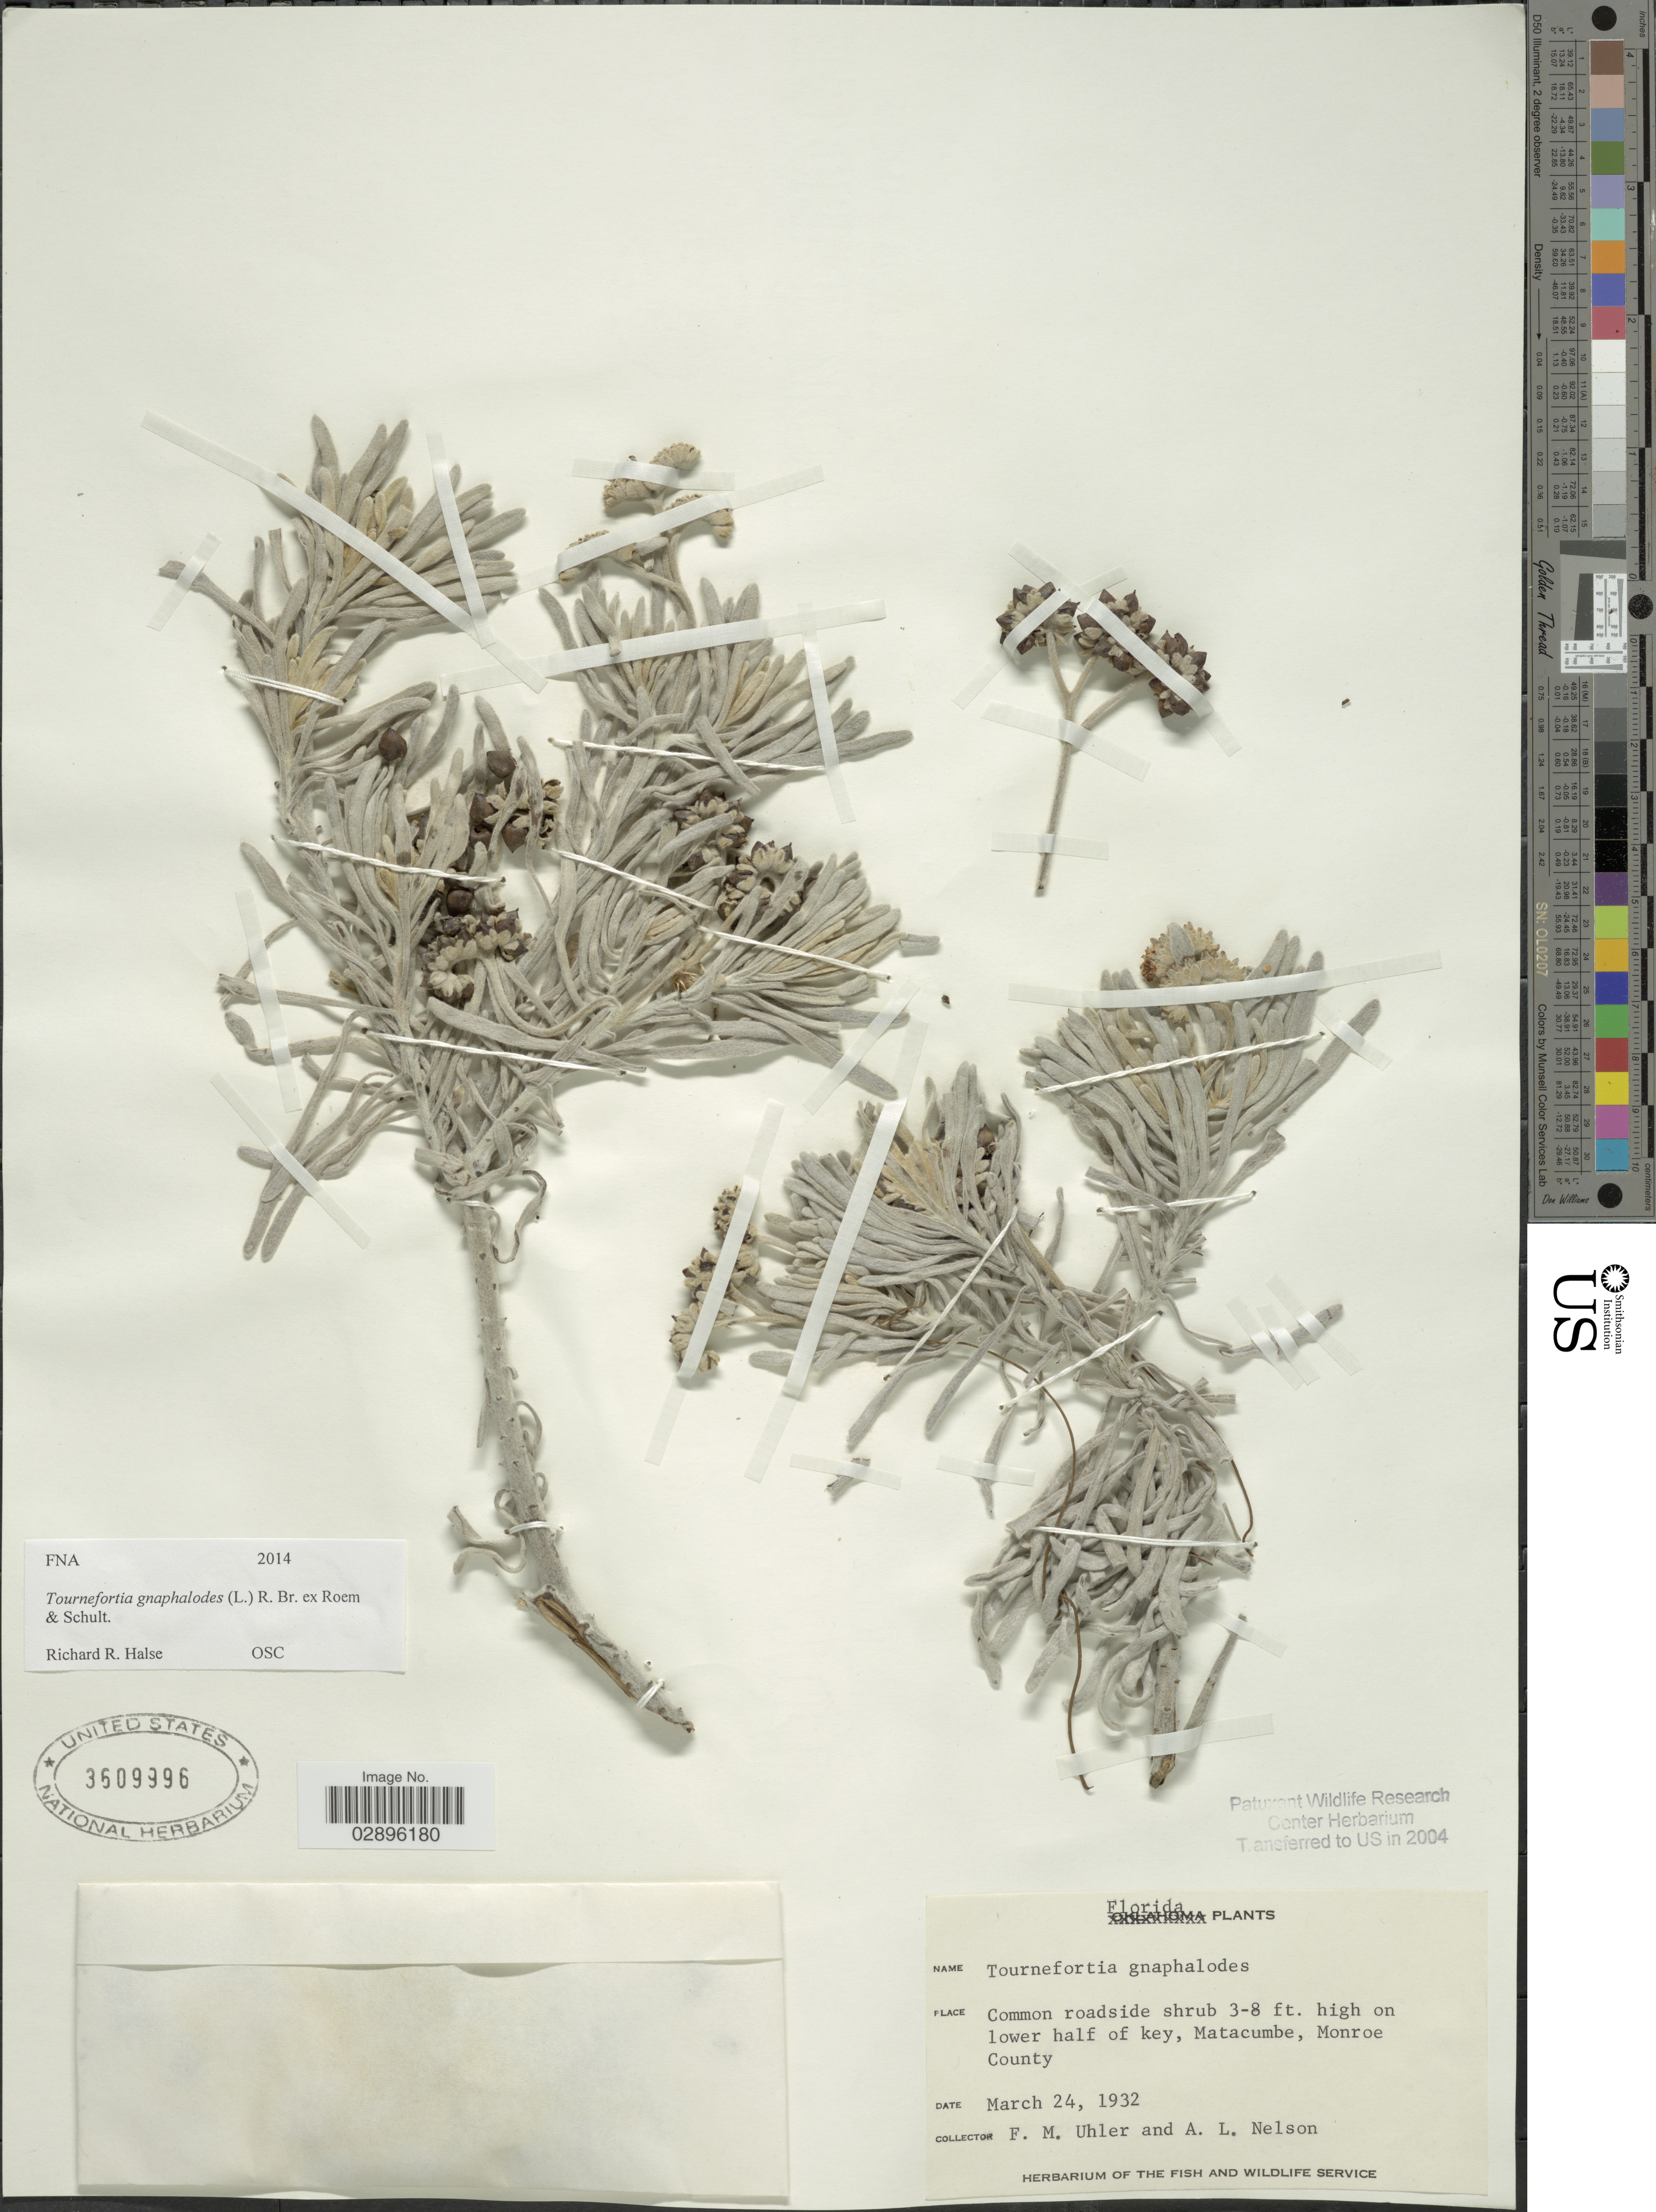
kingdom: Plantae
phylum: Tracheophyta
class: Magnoliopsida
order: Boraginales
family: Heliotropiaceae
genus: Tournefortia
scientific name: Tournefortia gnaphalodes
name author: (L.) R. Br. ex Roem. & Schult.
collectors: F. M. Uhler & A. L. Nelson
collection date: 1932-03-24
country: United States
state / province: Florida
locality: High on lower half of key, Matacumbe, Monroe County.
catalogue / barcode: US 3609996